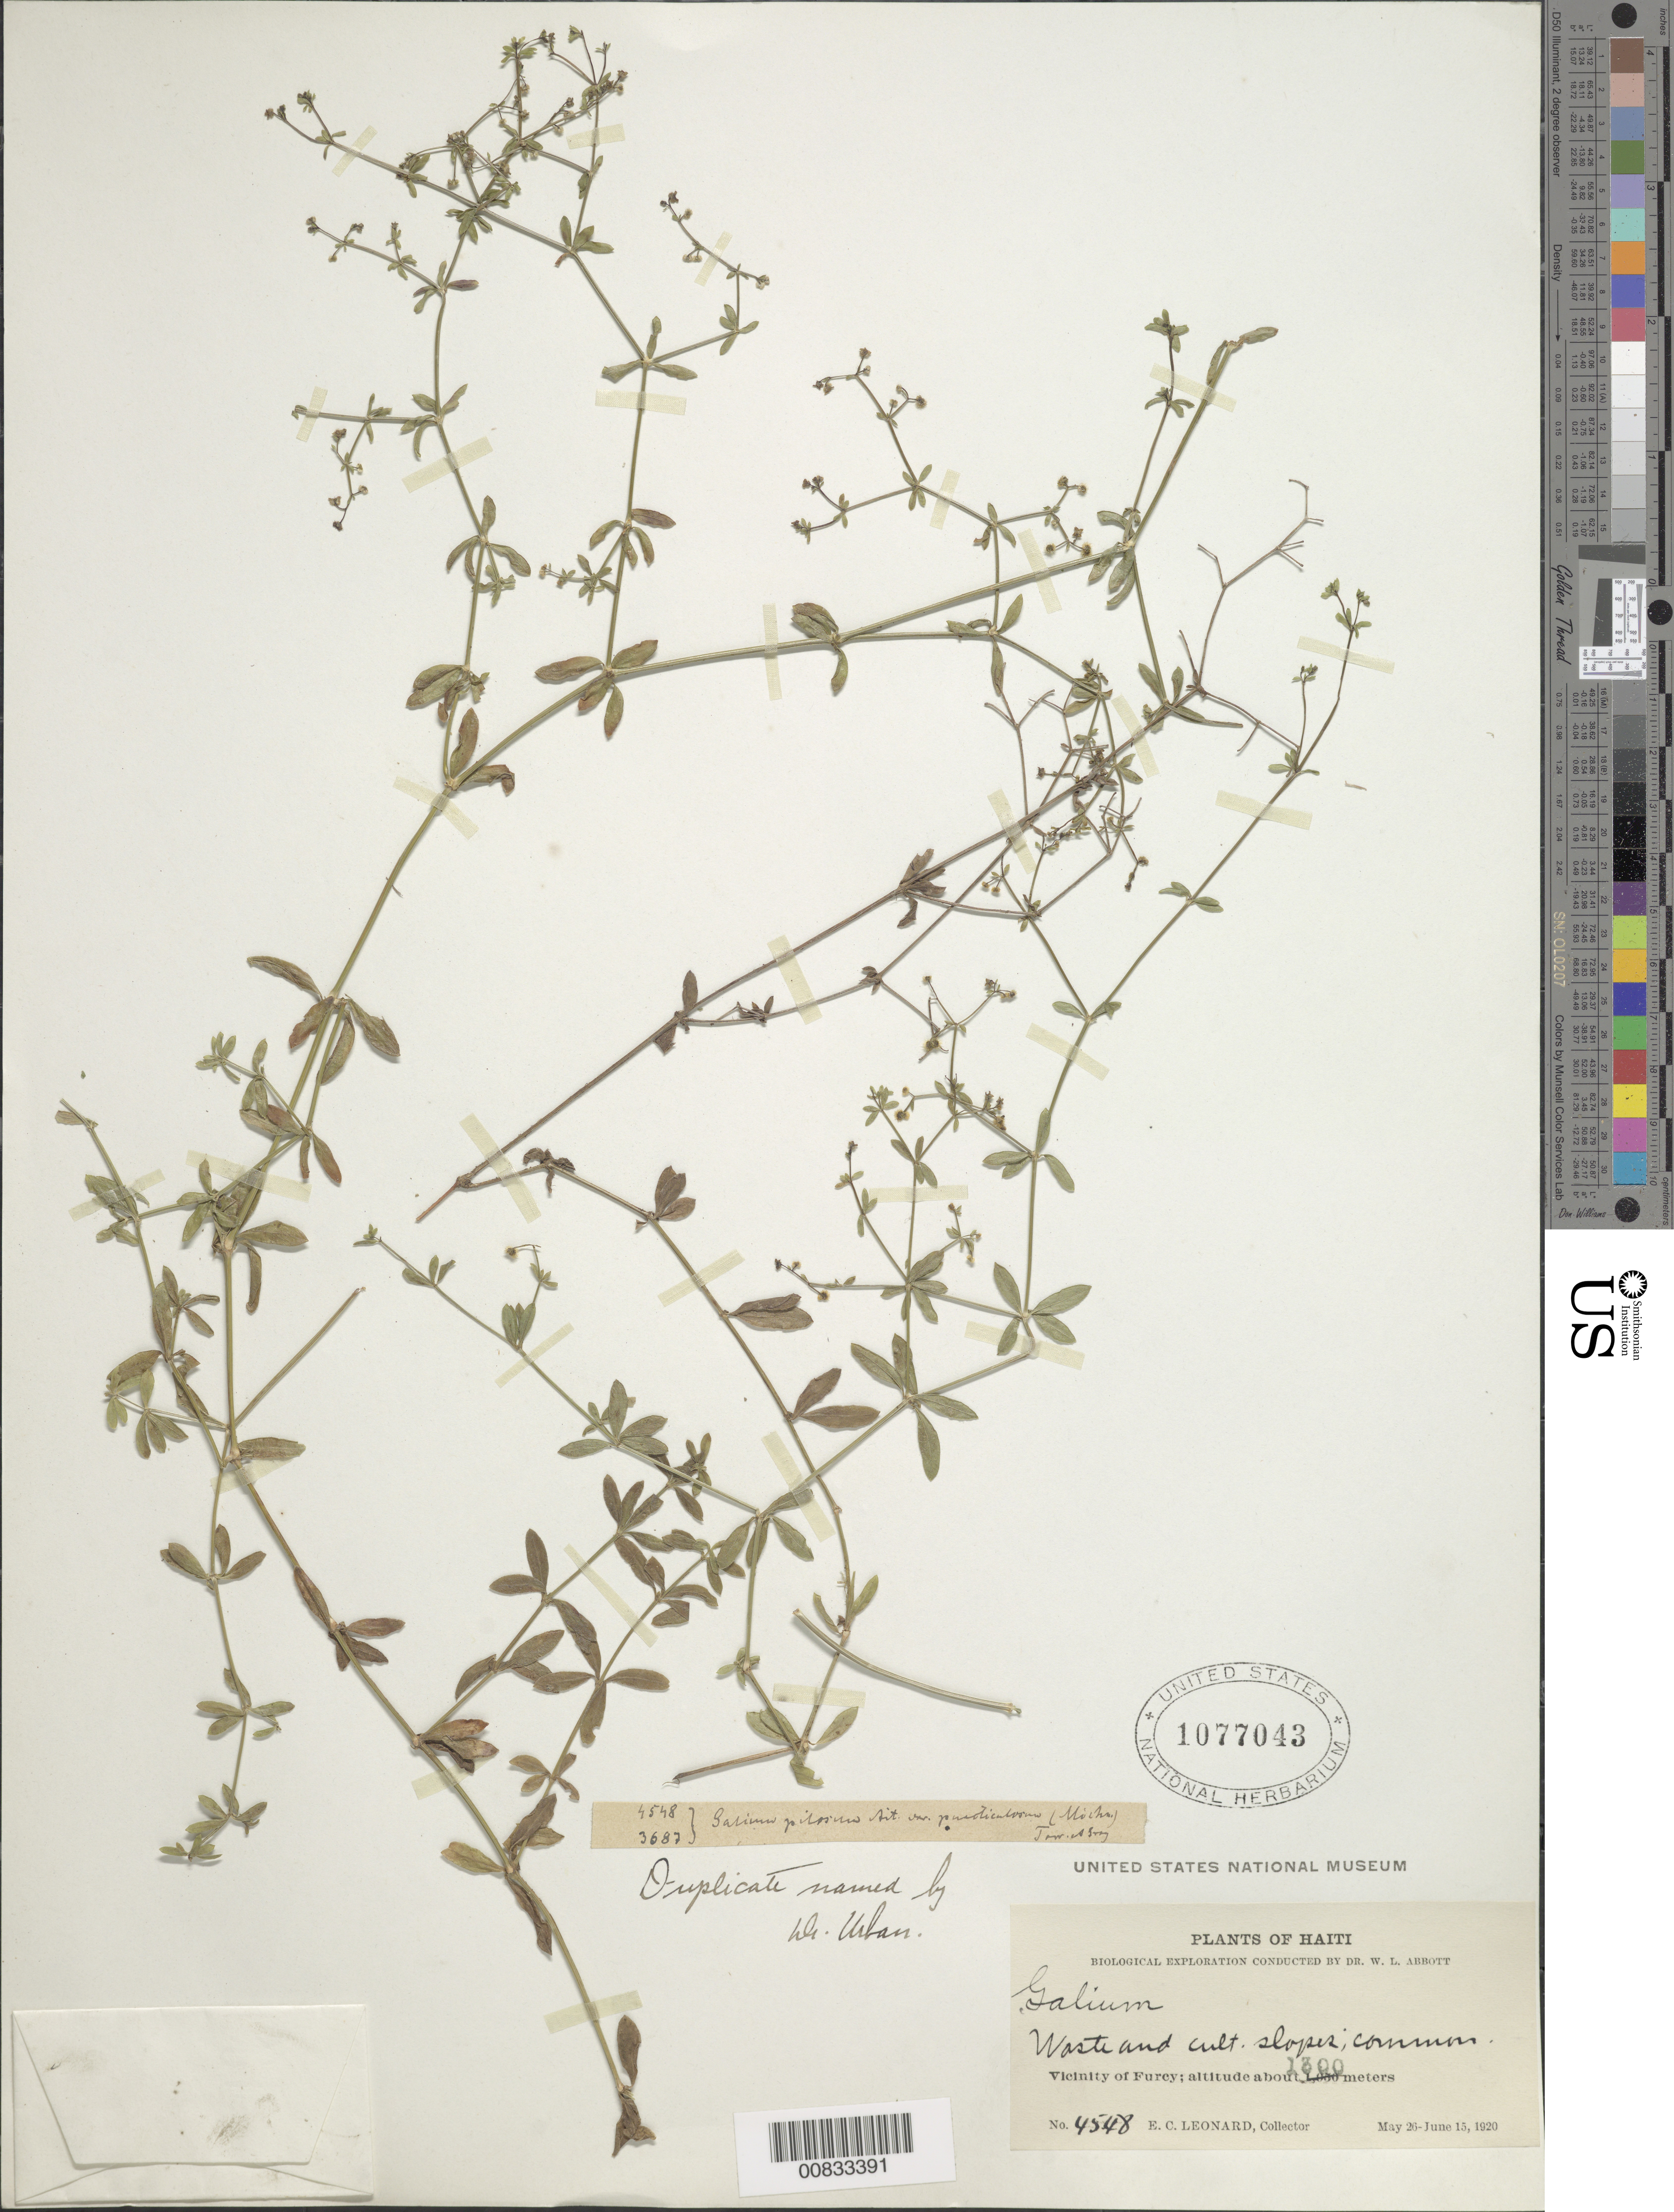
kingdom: Plantae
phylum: Tracheophyta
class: Magnoliopsida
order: Gentianales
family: Rubiaceae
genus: Galium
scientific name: Galium pilosum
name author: Aiton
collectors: E. C. Leonard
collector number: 4548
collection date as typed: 26 May 1920 to 15 Jun 1920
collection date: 1920-05-26/1920-06-15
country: Haiti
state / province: Ouest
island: Hispaniola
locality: Vicinity of Furcy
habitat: Waste and cultivated slopes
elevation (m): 1300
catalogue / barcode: US 1077043